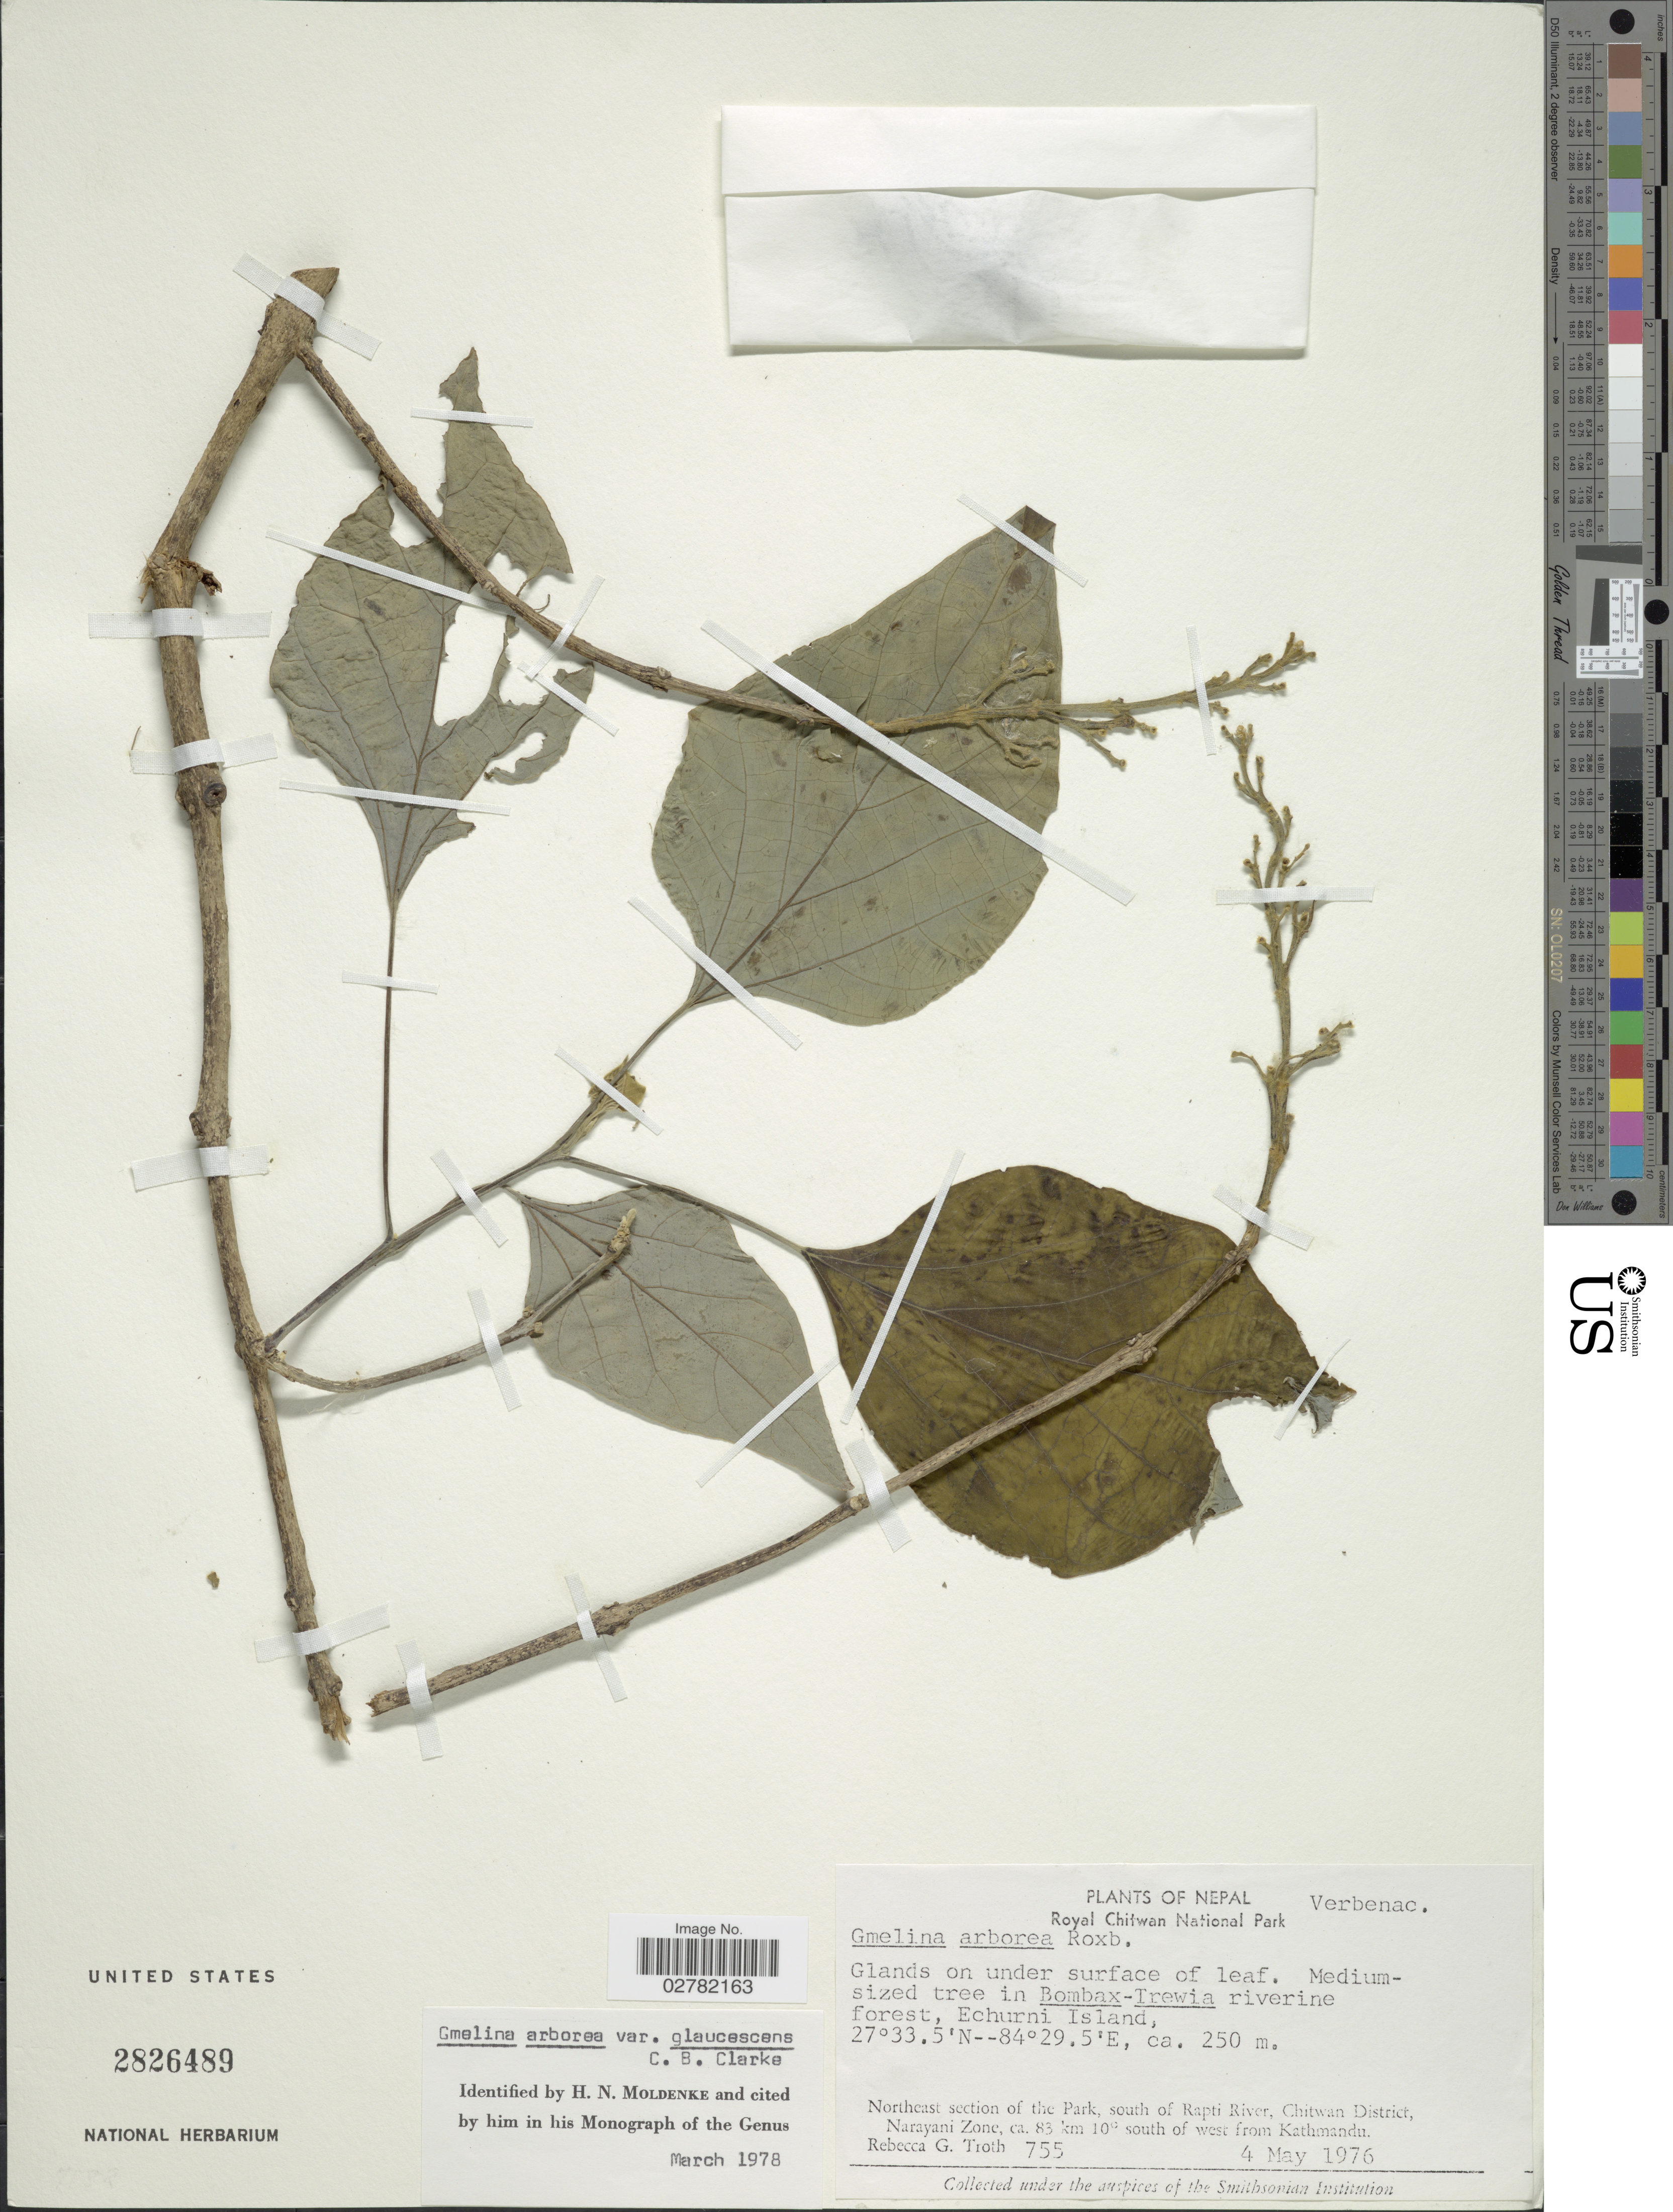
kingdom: Plantae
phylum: Tracheophyta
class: Magnoliopsida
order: Lamiales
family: Lamiaceae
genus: Gmelina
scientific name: Gmelina arborea var. glaucescens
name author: C.B. Clarke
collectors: R. Troth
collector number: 755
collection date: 1976-05-04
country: Nepal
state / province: Narayani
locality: Royal Chitwan National Park. in Bombax-Trwia riverine forest, Echurni Island. Northeast section of the Park, south of Rapti River, Chitwan District, Narayani Zone, ca. 83 km 10° south of west from Kathmandu.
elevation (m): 250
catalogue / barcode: US 2826489